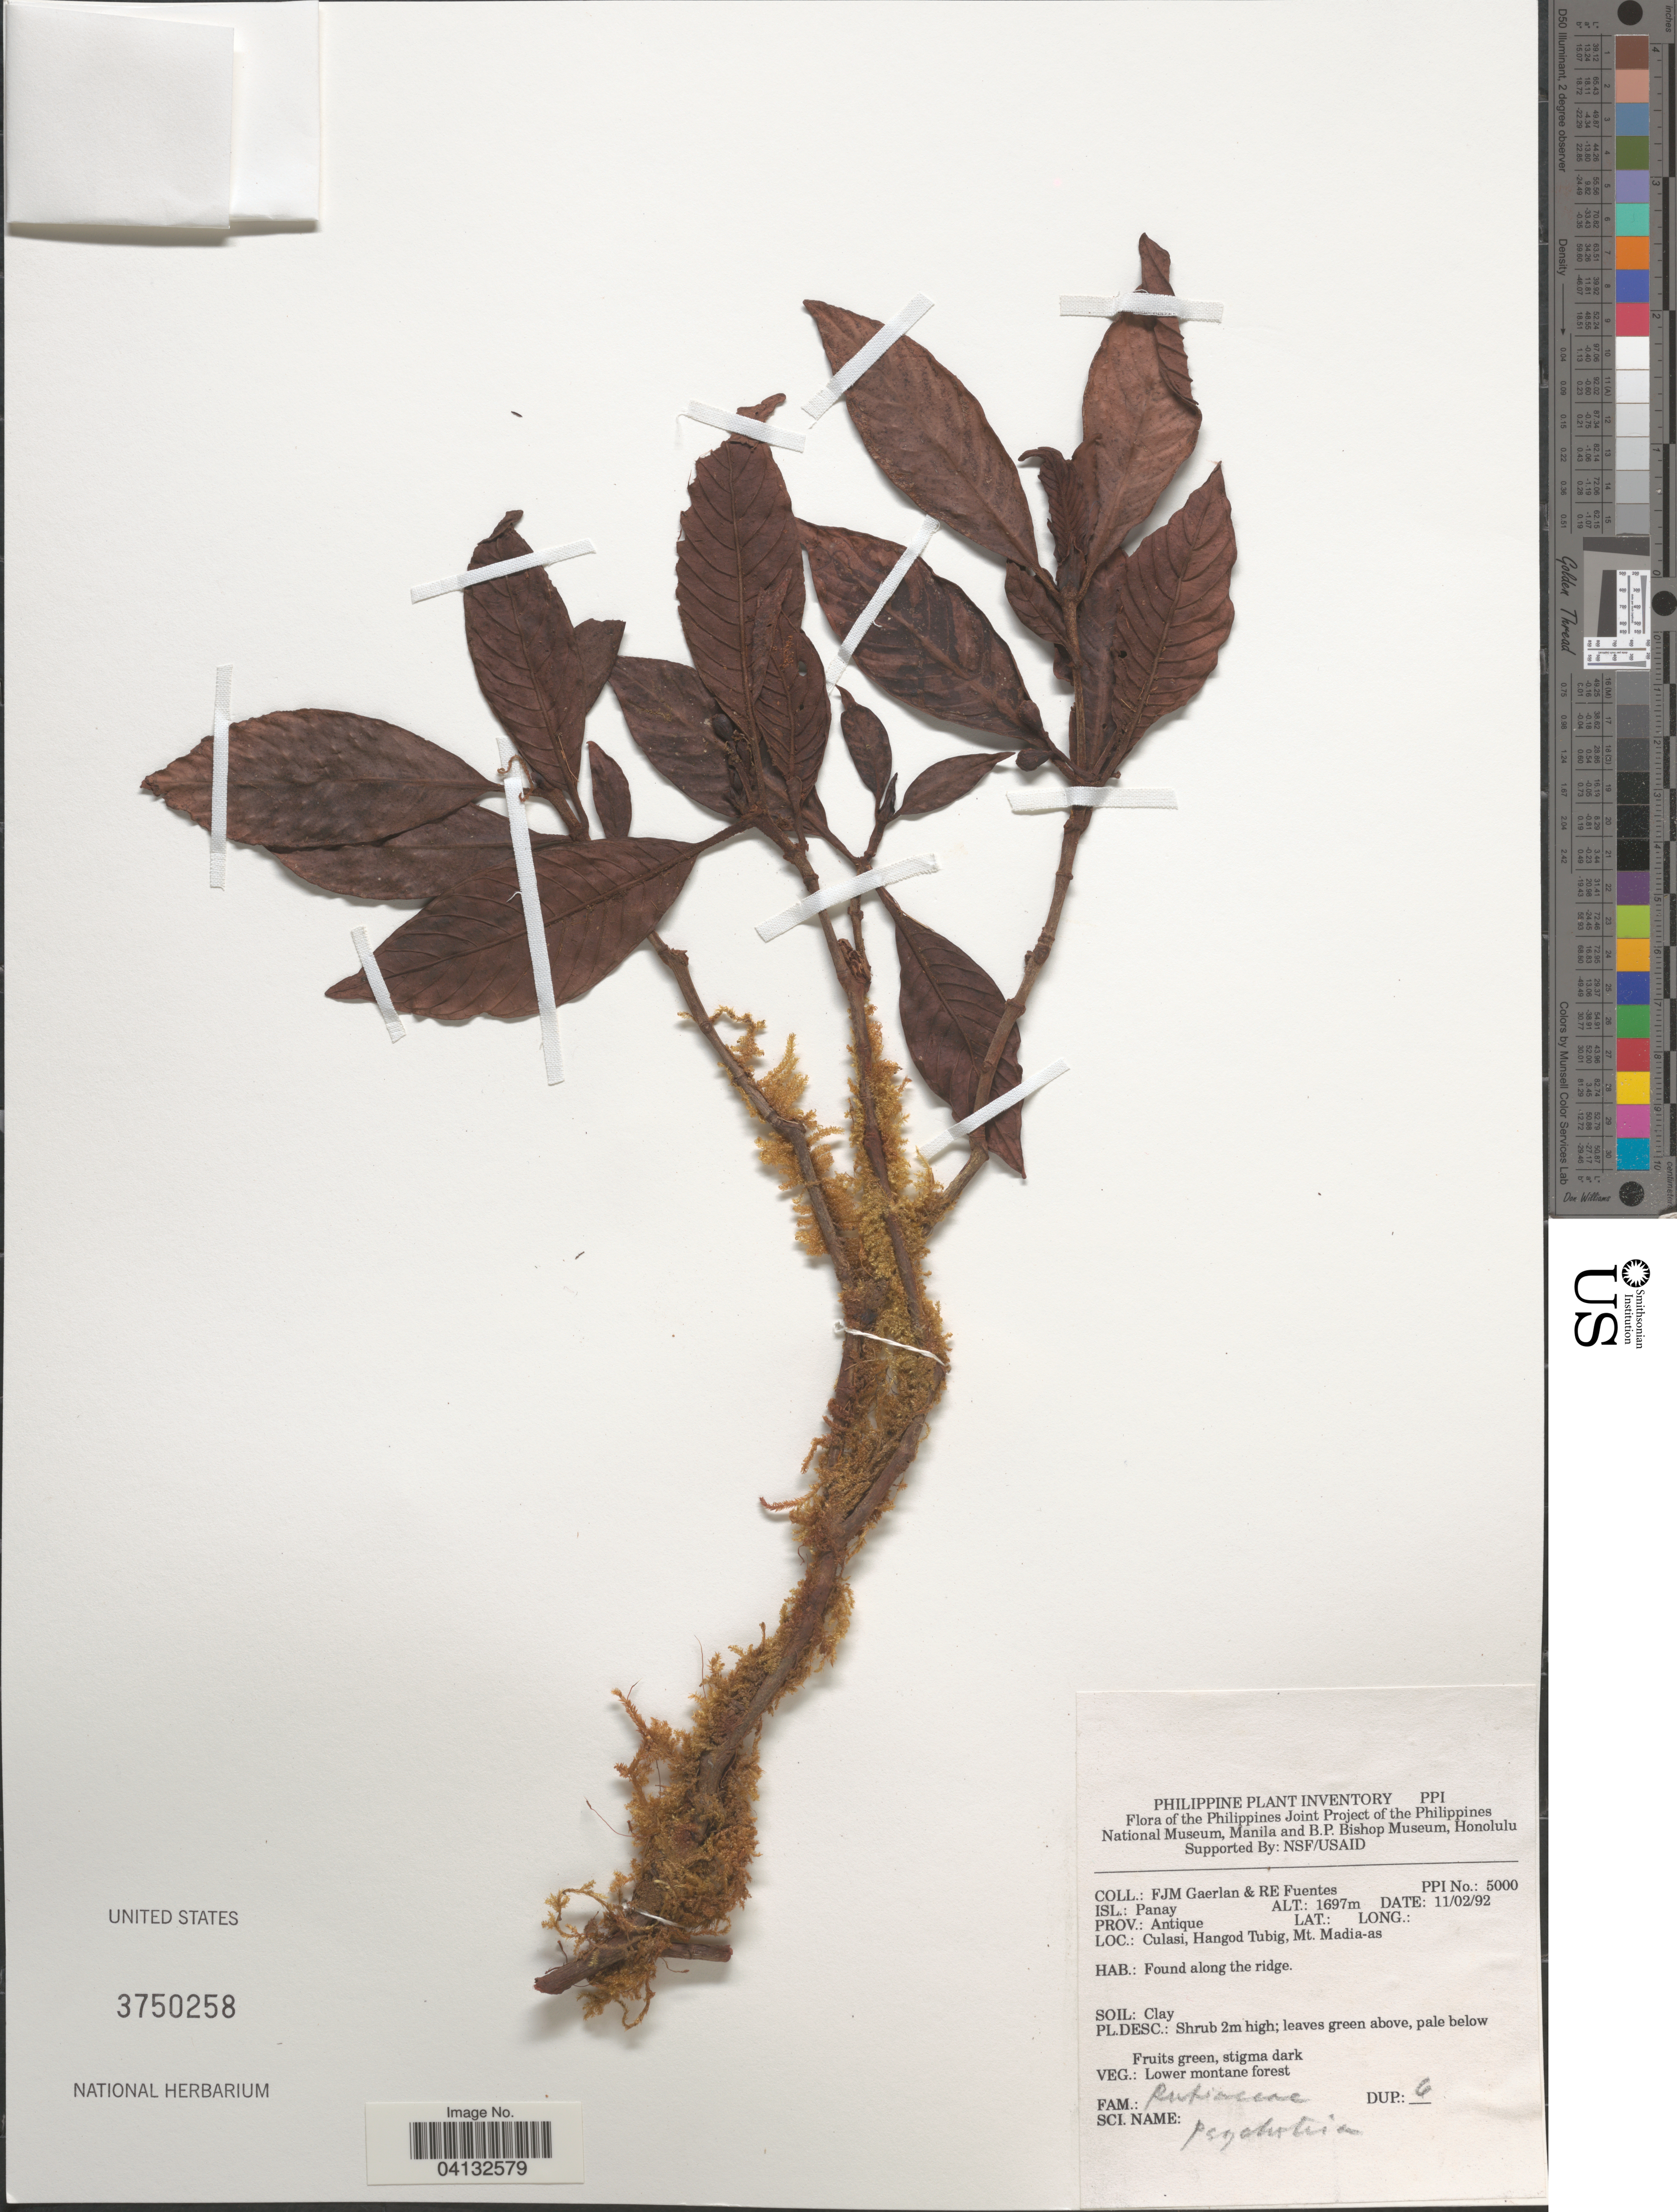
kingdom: Plantae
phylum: Tracheophyta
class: Magnoliopsida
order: Gentianales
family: Rubiaceae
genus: Psychotria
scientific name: Psychotria sp.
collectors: F. Gaerlan & R. Fuentes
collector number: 5000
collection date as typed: Transcribed d/m/y: 11/2/92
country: Philippines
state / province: Western Visayas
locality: Isl.: Panay. Prov.: Antique. Culasi, Hangod Tubig, Mt. Madia-as.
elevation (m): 1697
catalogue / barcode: US 3750258